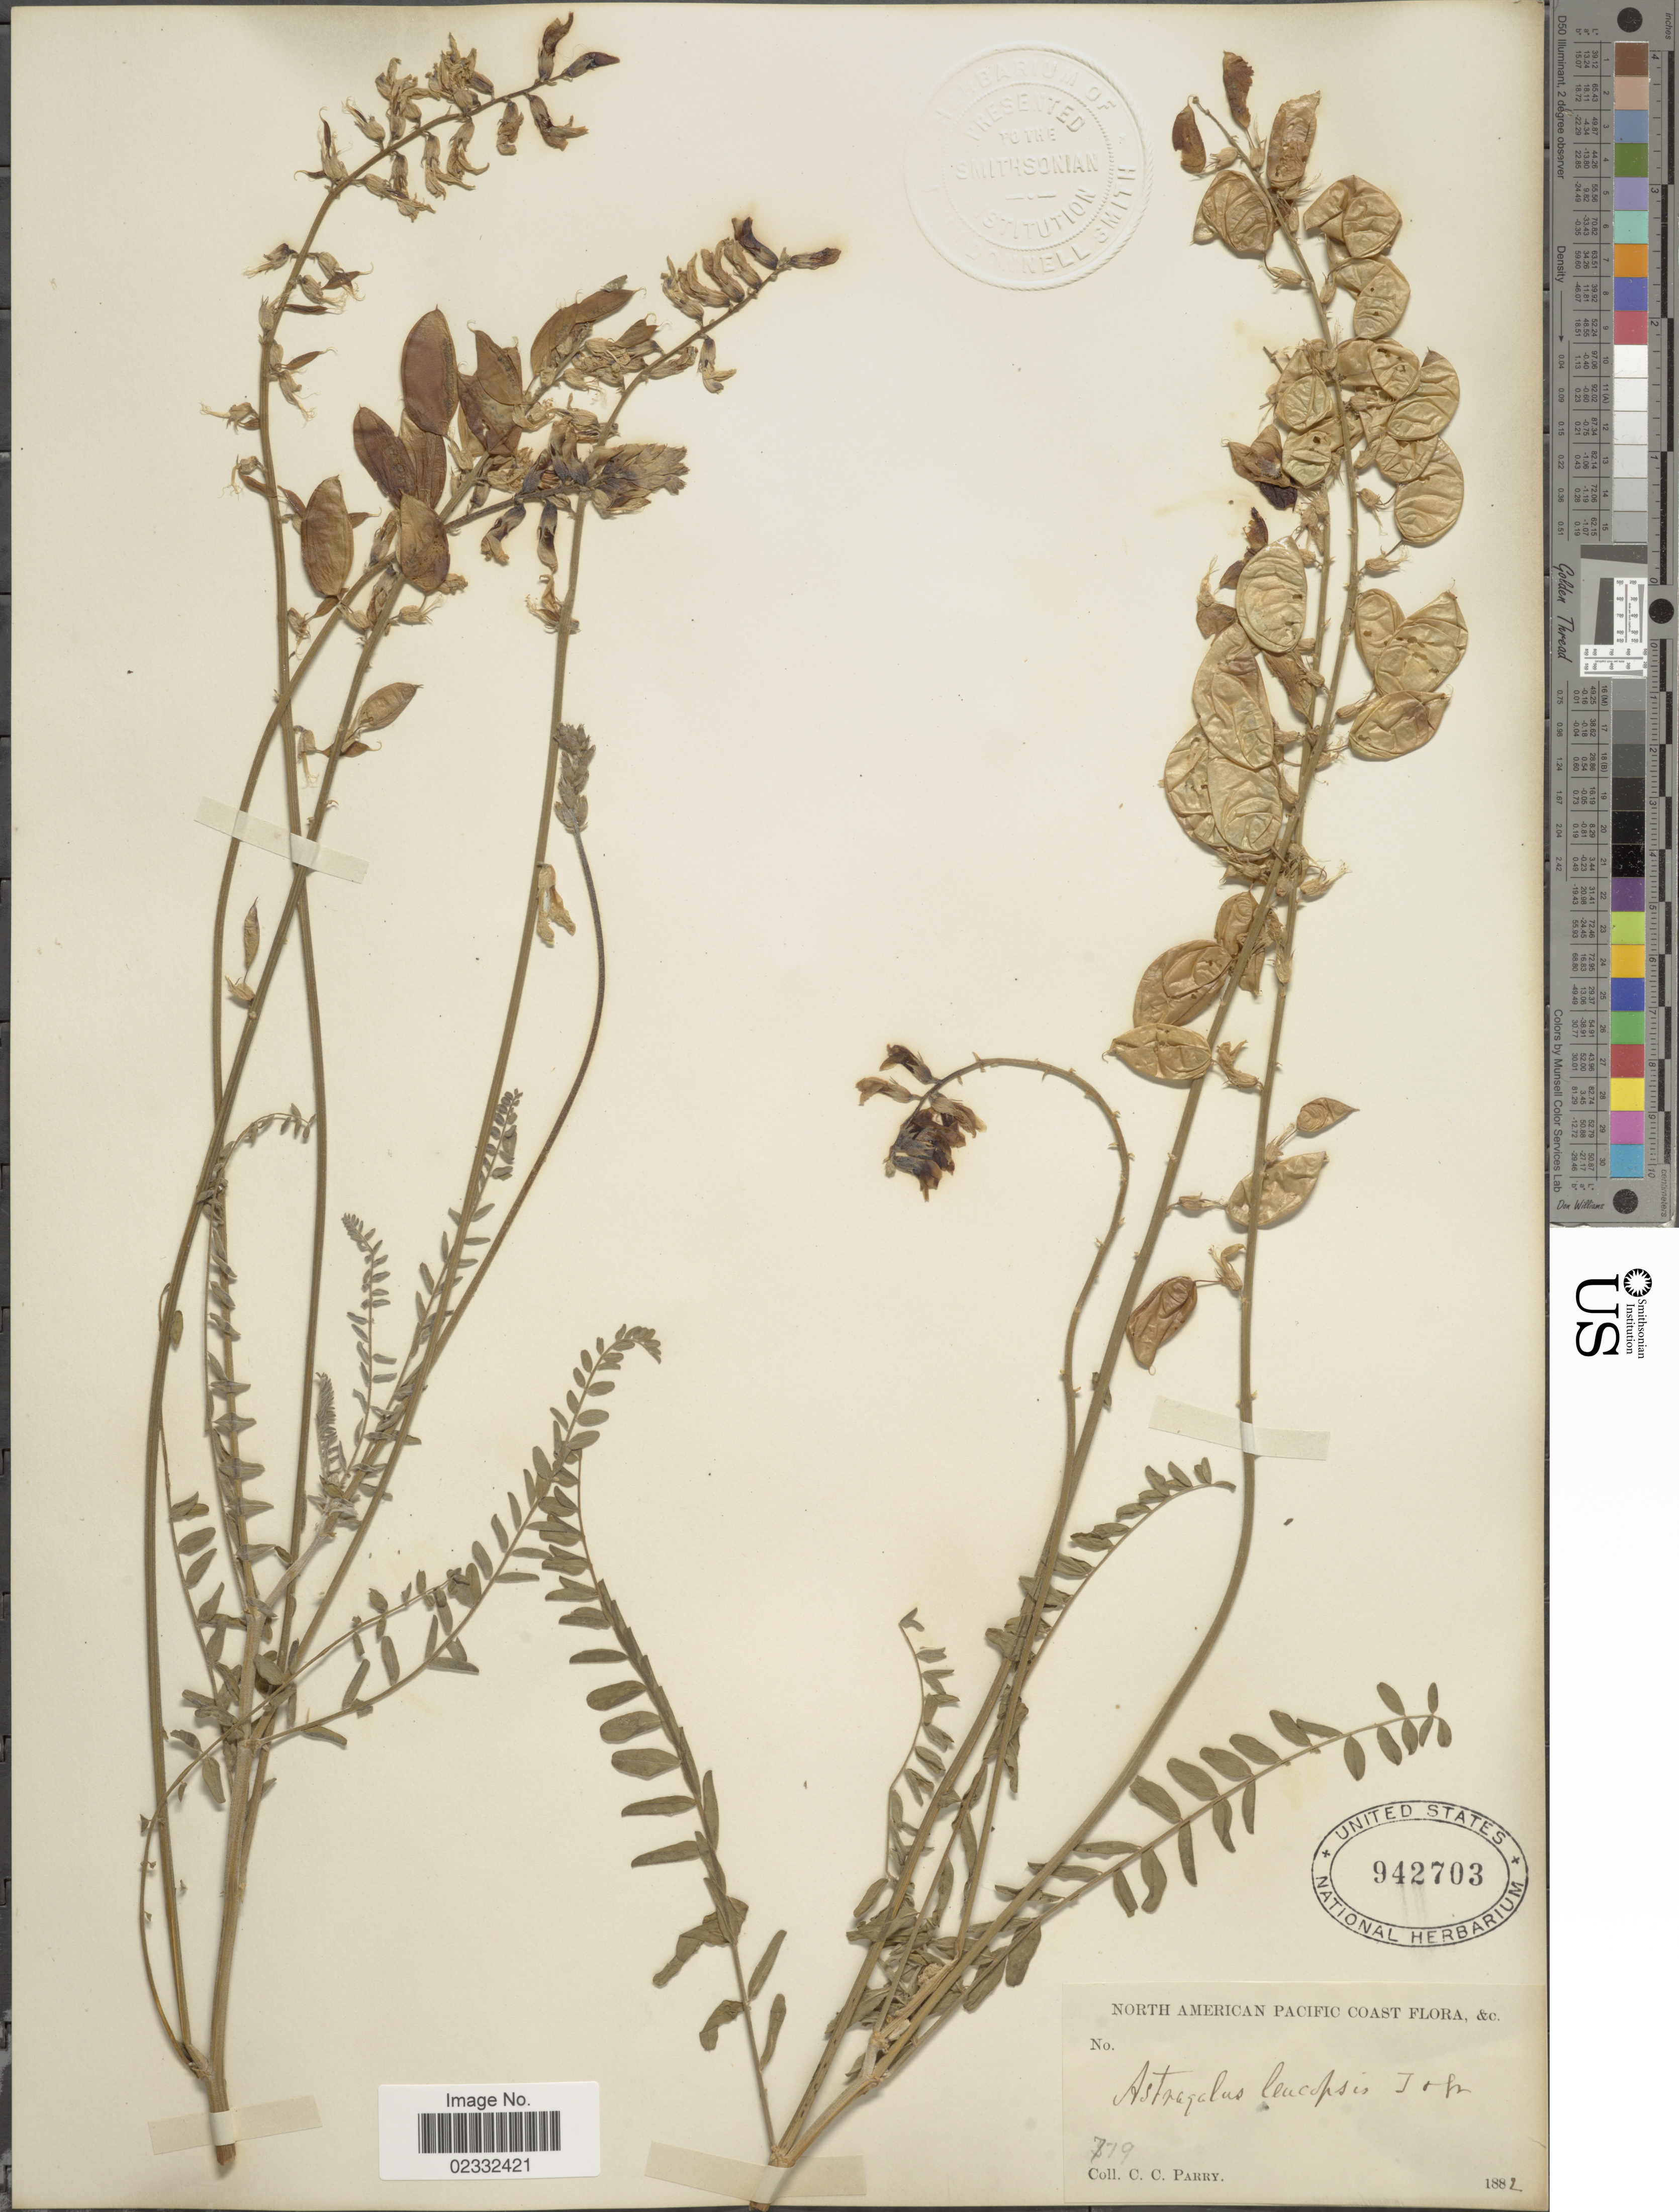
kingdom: Plantae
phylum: Tracheophyta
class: Magnoliopsida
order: Fabales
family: Fabaceae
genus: Astragalus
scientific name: Astragalus leucopsis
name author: (Torr.) Torr.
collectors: C. C. Parry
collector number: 779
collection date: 1882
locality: North American Pacific Coast.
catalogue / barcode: US 942703